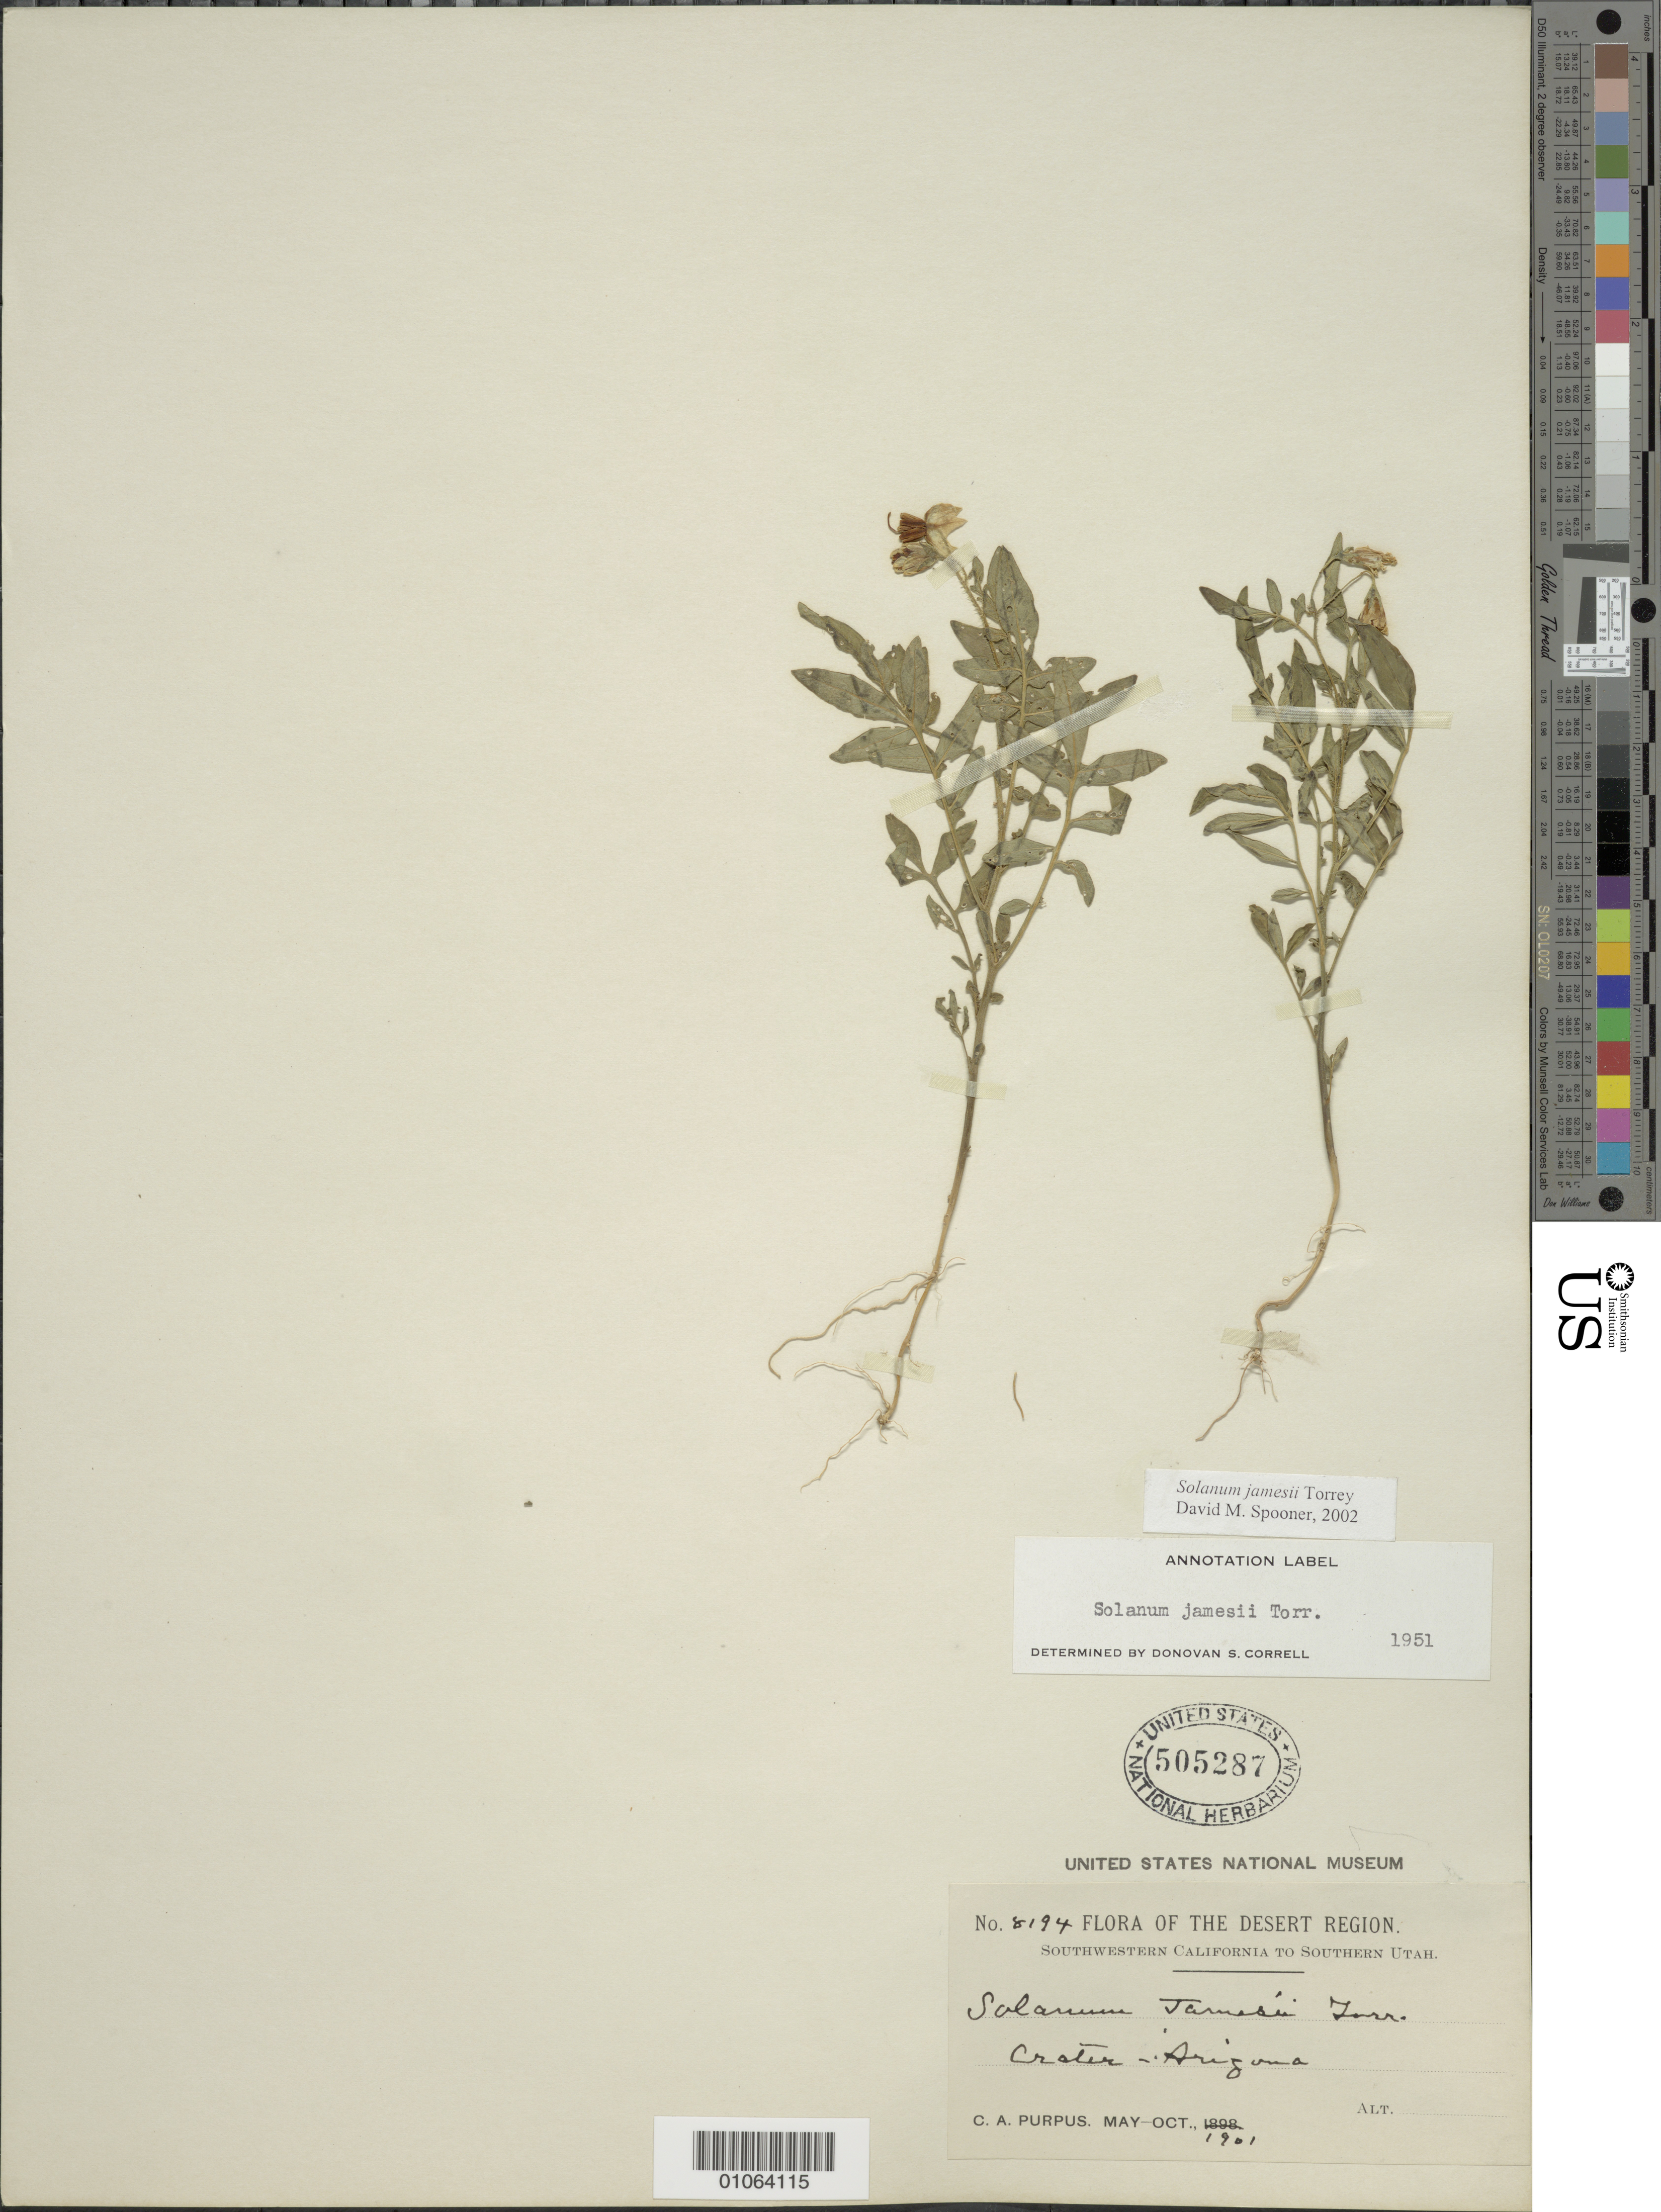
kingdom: Plantae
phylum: Tracheophyta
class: Magnoliopsida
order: Solanales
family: Solanaceae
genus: Solanum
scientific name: Solanum jamesii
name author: Torr.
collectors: C. A. Purpus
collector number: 8194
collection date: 1901-05/1901-10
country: United States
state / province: Arizona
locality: The Desert Region. Crater.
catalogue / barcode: US 505287